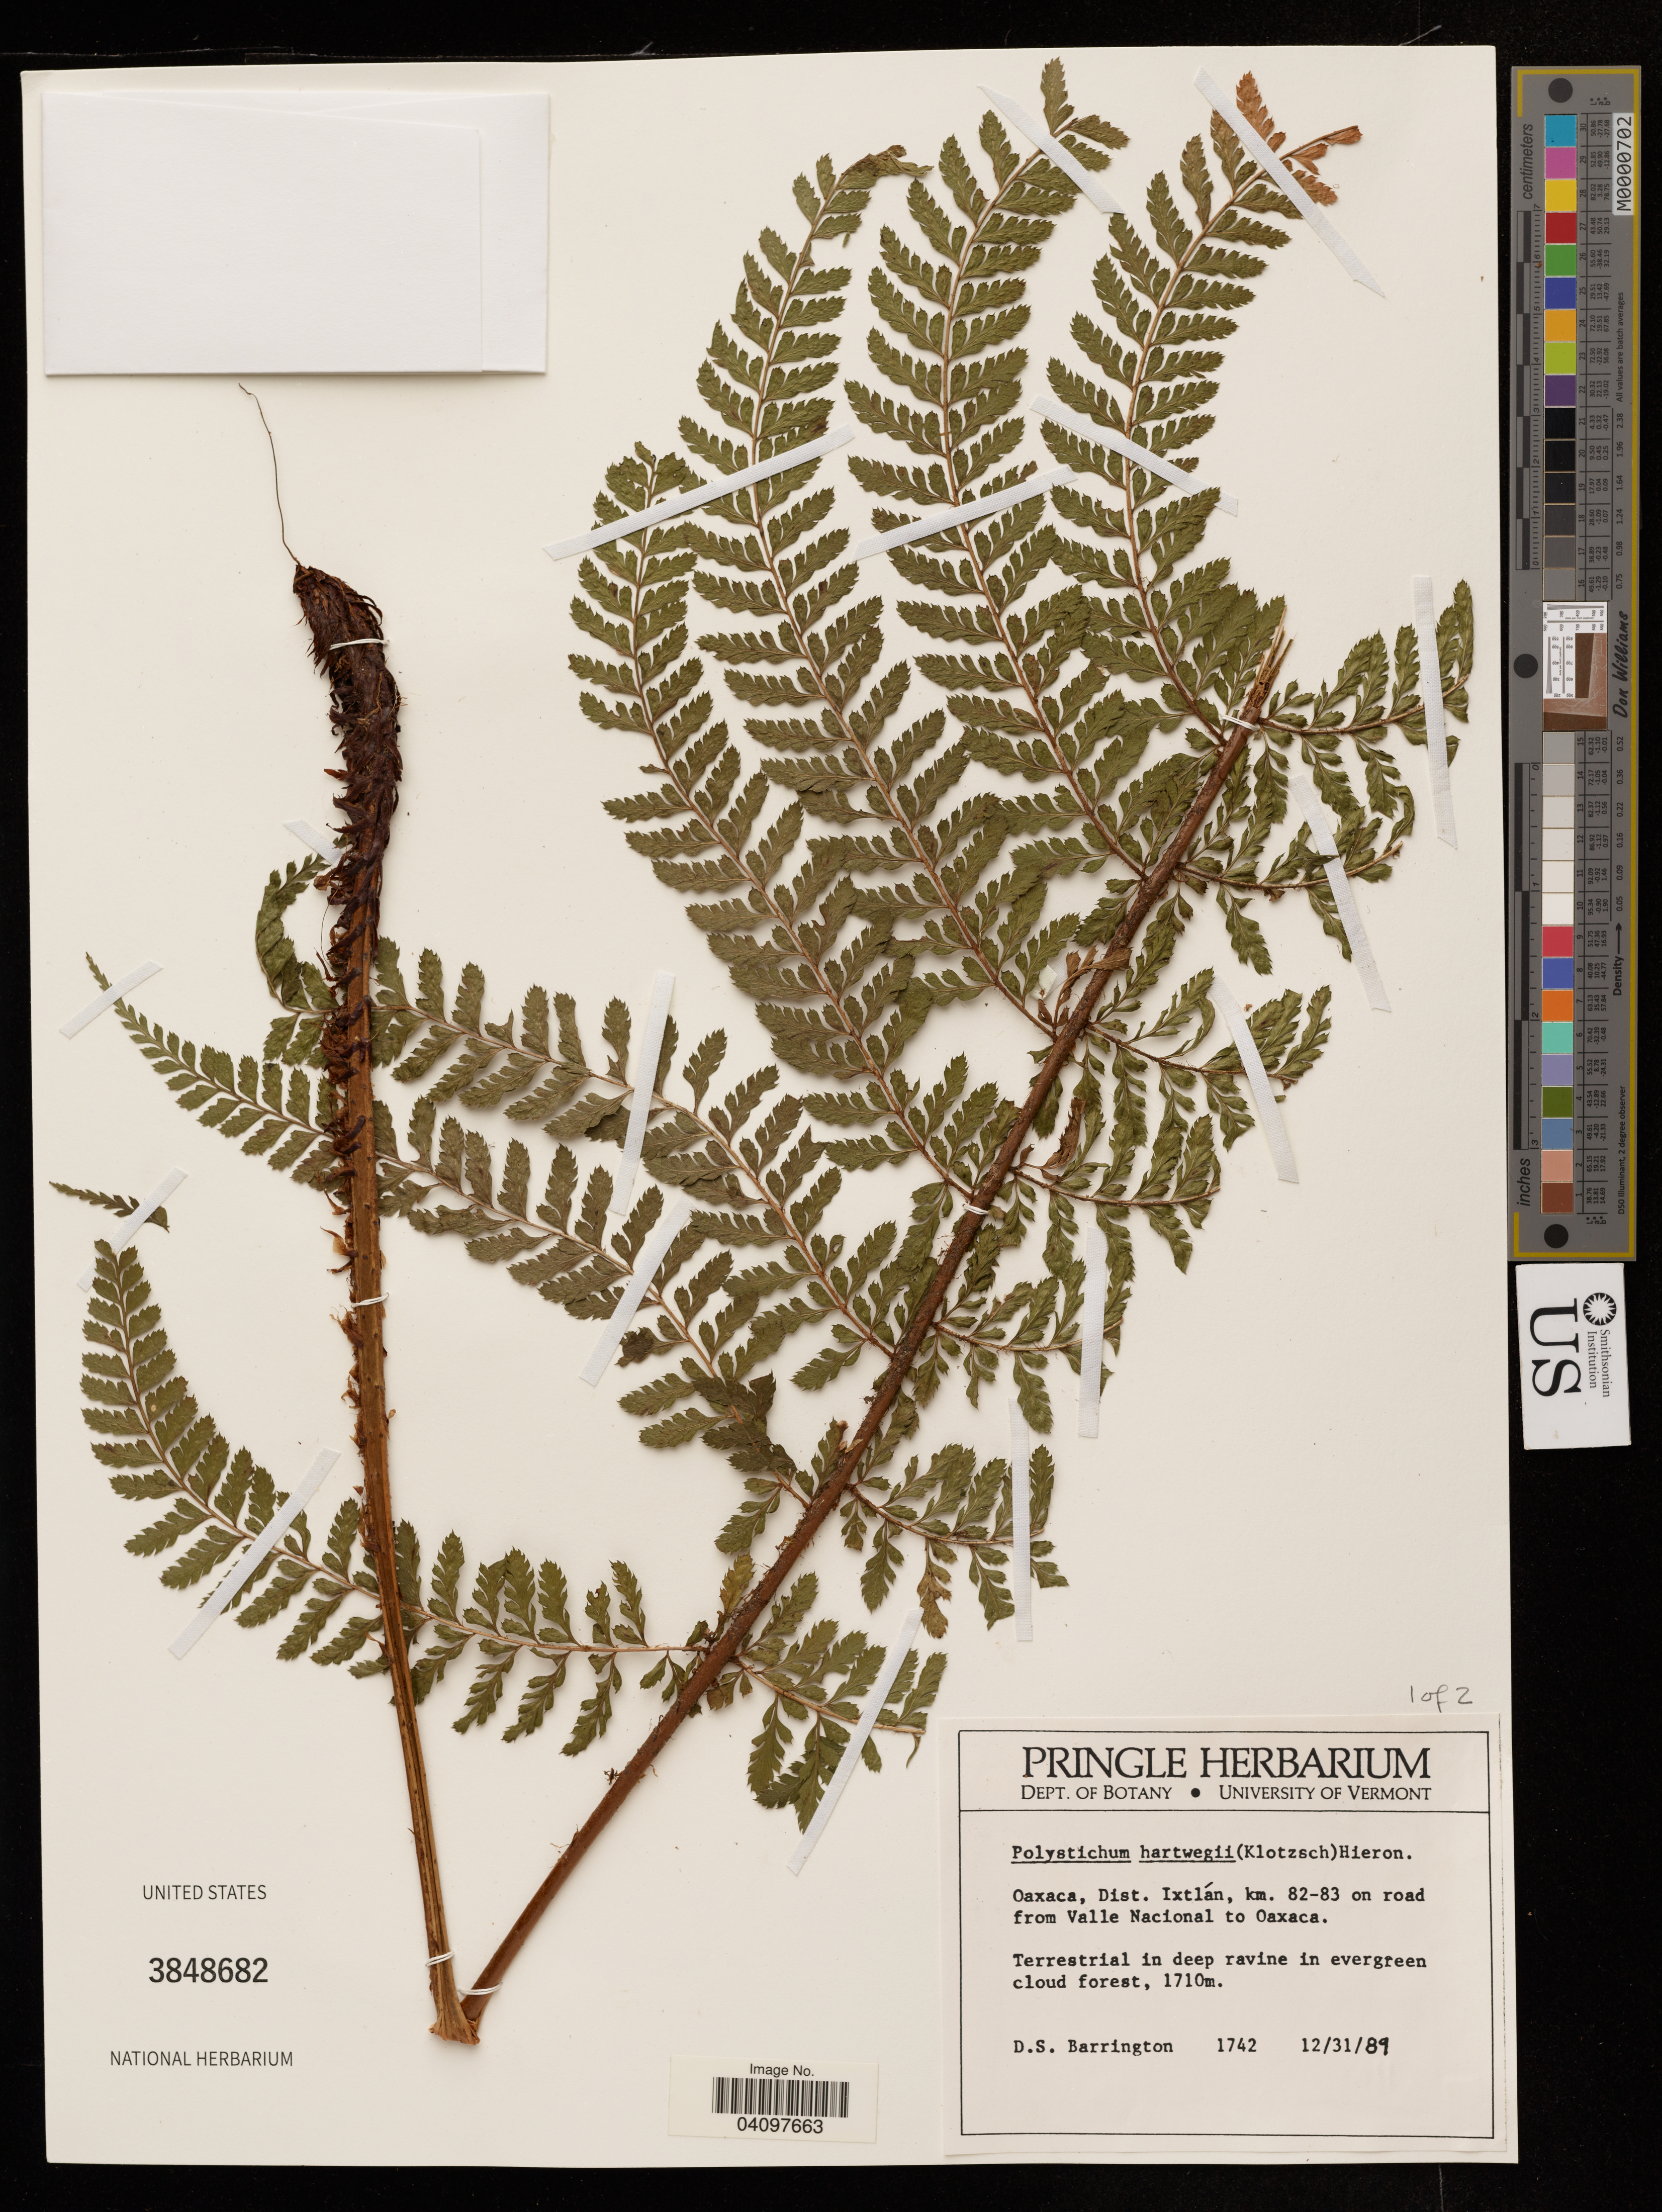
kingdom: Plantae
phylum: Tracheophyta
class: Polypodiopsida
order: Polypodiales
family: Dryopteridaceae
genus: Polystichum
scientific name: Polystichum hartwegii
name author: (Klotzsch) Hieron.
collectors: D. S. Barrington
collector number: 1742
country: Mexico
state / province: Oaxaca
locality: Dist. Ixtlán, km. 82-83 on road from Valle Nacional to Oaxaca.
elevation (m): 1710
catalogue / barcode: US 3848682